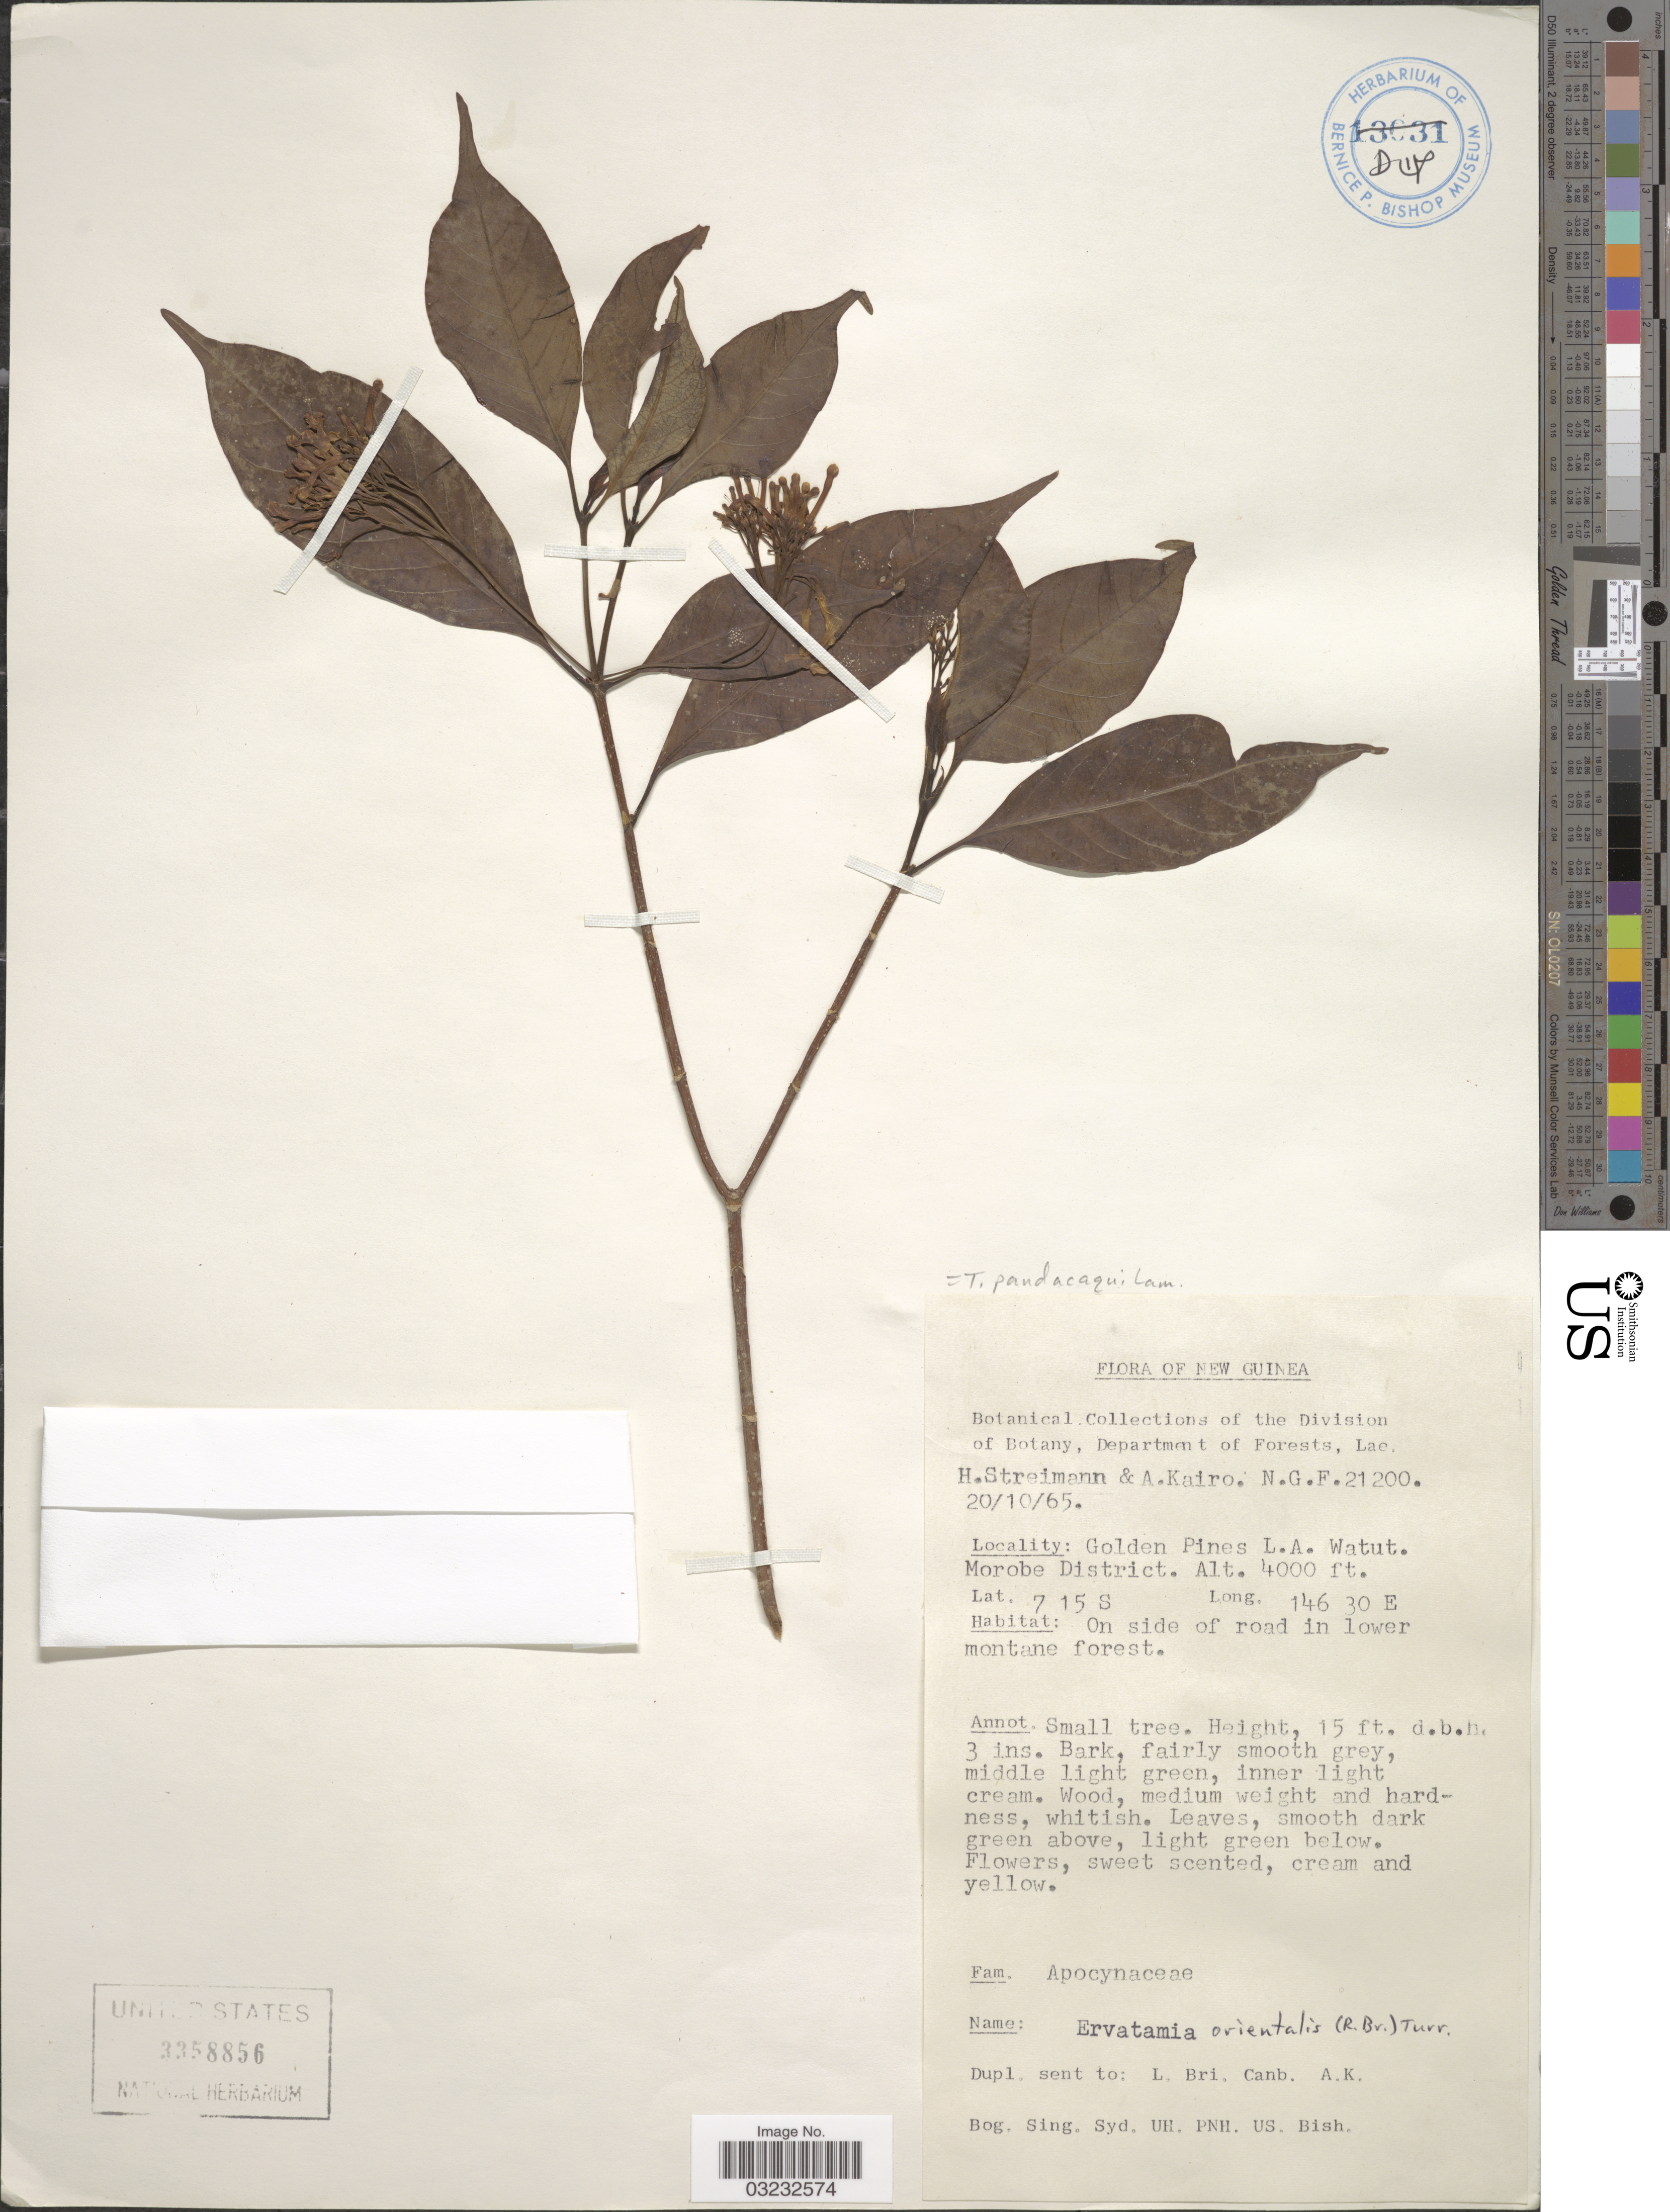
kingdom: Plantae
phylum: Tracheophyta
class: Magnoliopsida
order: Gentianales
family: Apocynaceae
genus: Tabernaemontana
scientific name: Tabernaemontana pandacaqui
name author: Poir.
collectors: H. Streimann & A. Kairo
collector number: NGF21200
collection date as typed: Transcribed d/m/y: 20/10/65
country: Papua New Guinea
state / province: Morobe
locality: New Guinea, Golden Pines L.A. Watut. Morobe District.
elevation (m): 1219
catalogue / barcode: US 3358856